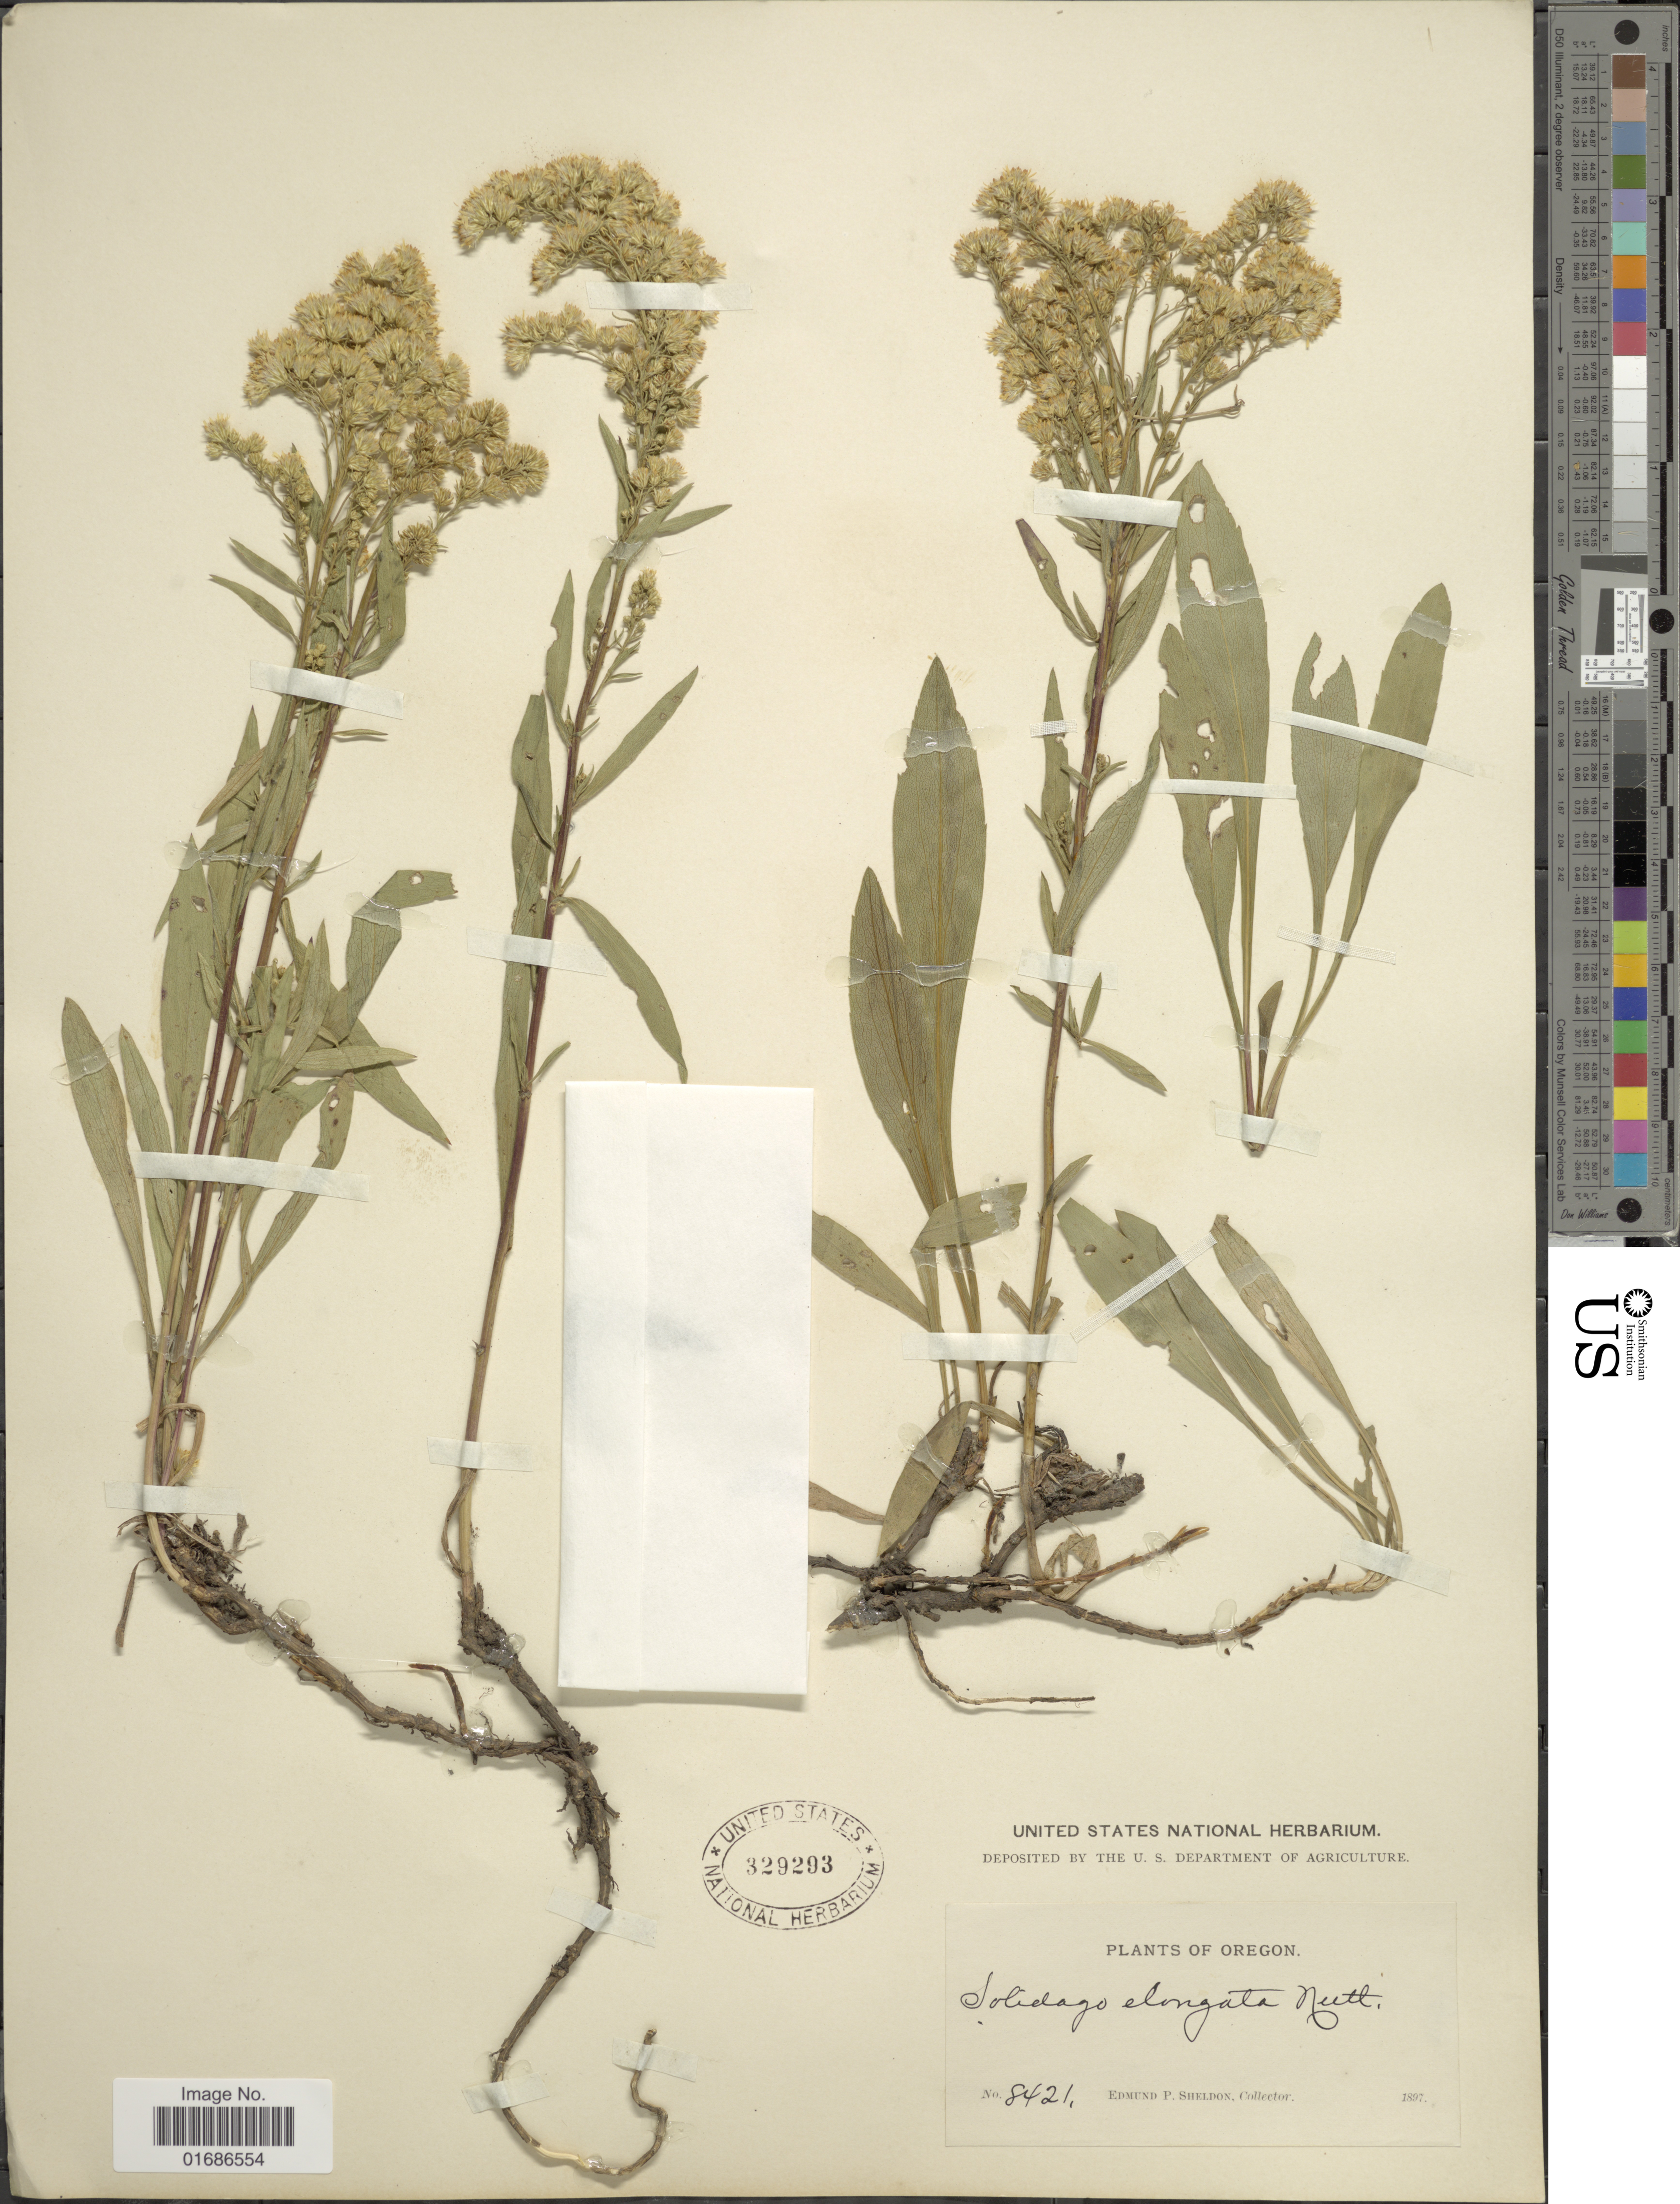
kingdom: Plantae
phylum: Tracheophyta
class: Magnoliopsida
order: Asterales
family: Asteraceae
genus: Solidago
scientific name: Solidago elongata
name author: Nutt.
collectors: E. P. Sheldon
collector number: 8421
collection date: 1897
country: United States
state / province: Oregon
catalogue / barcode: US 329293